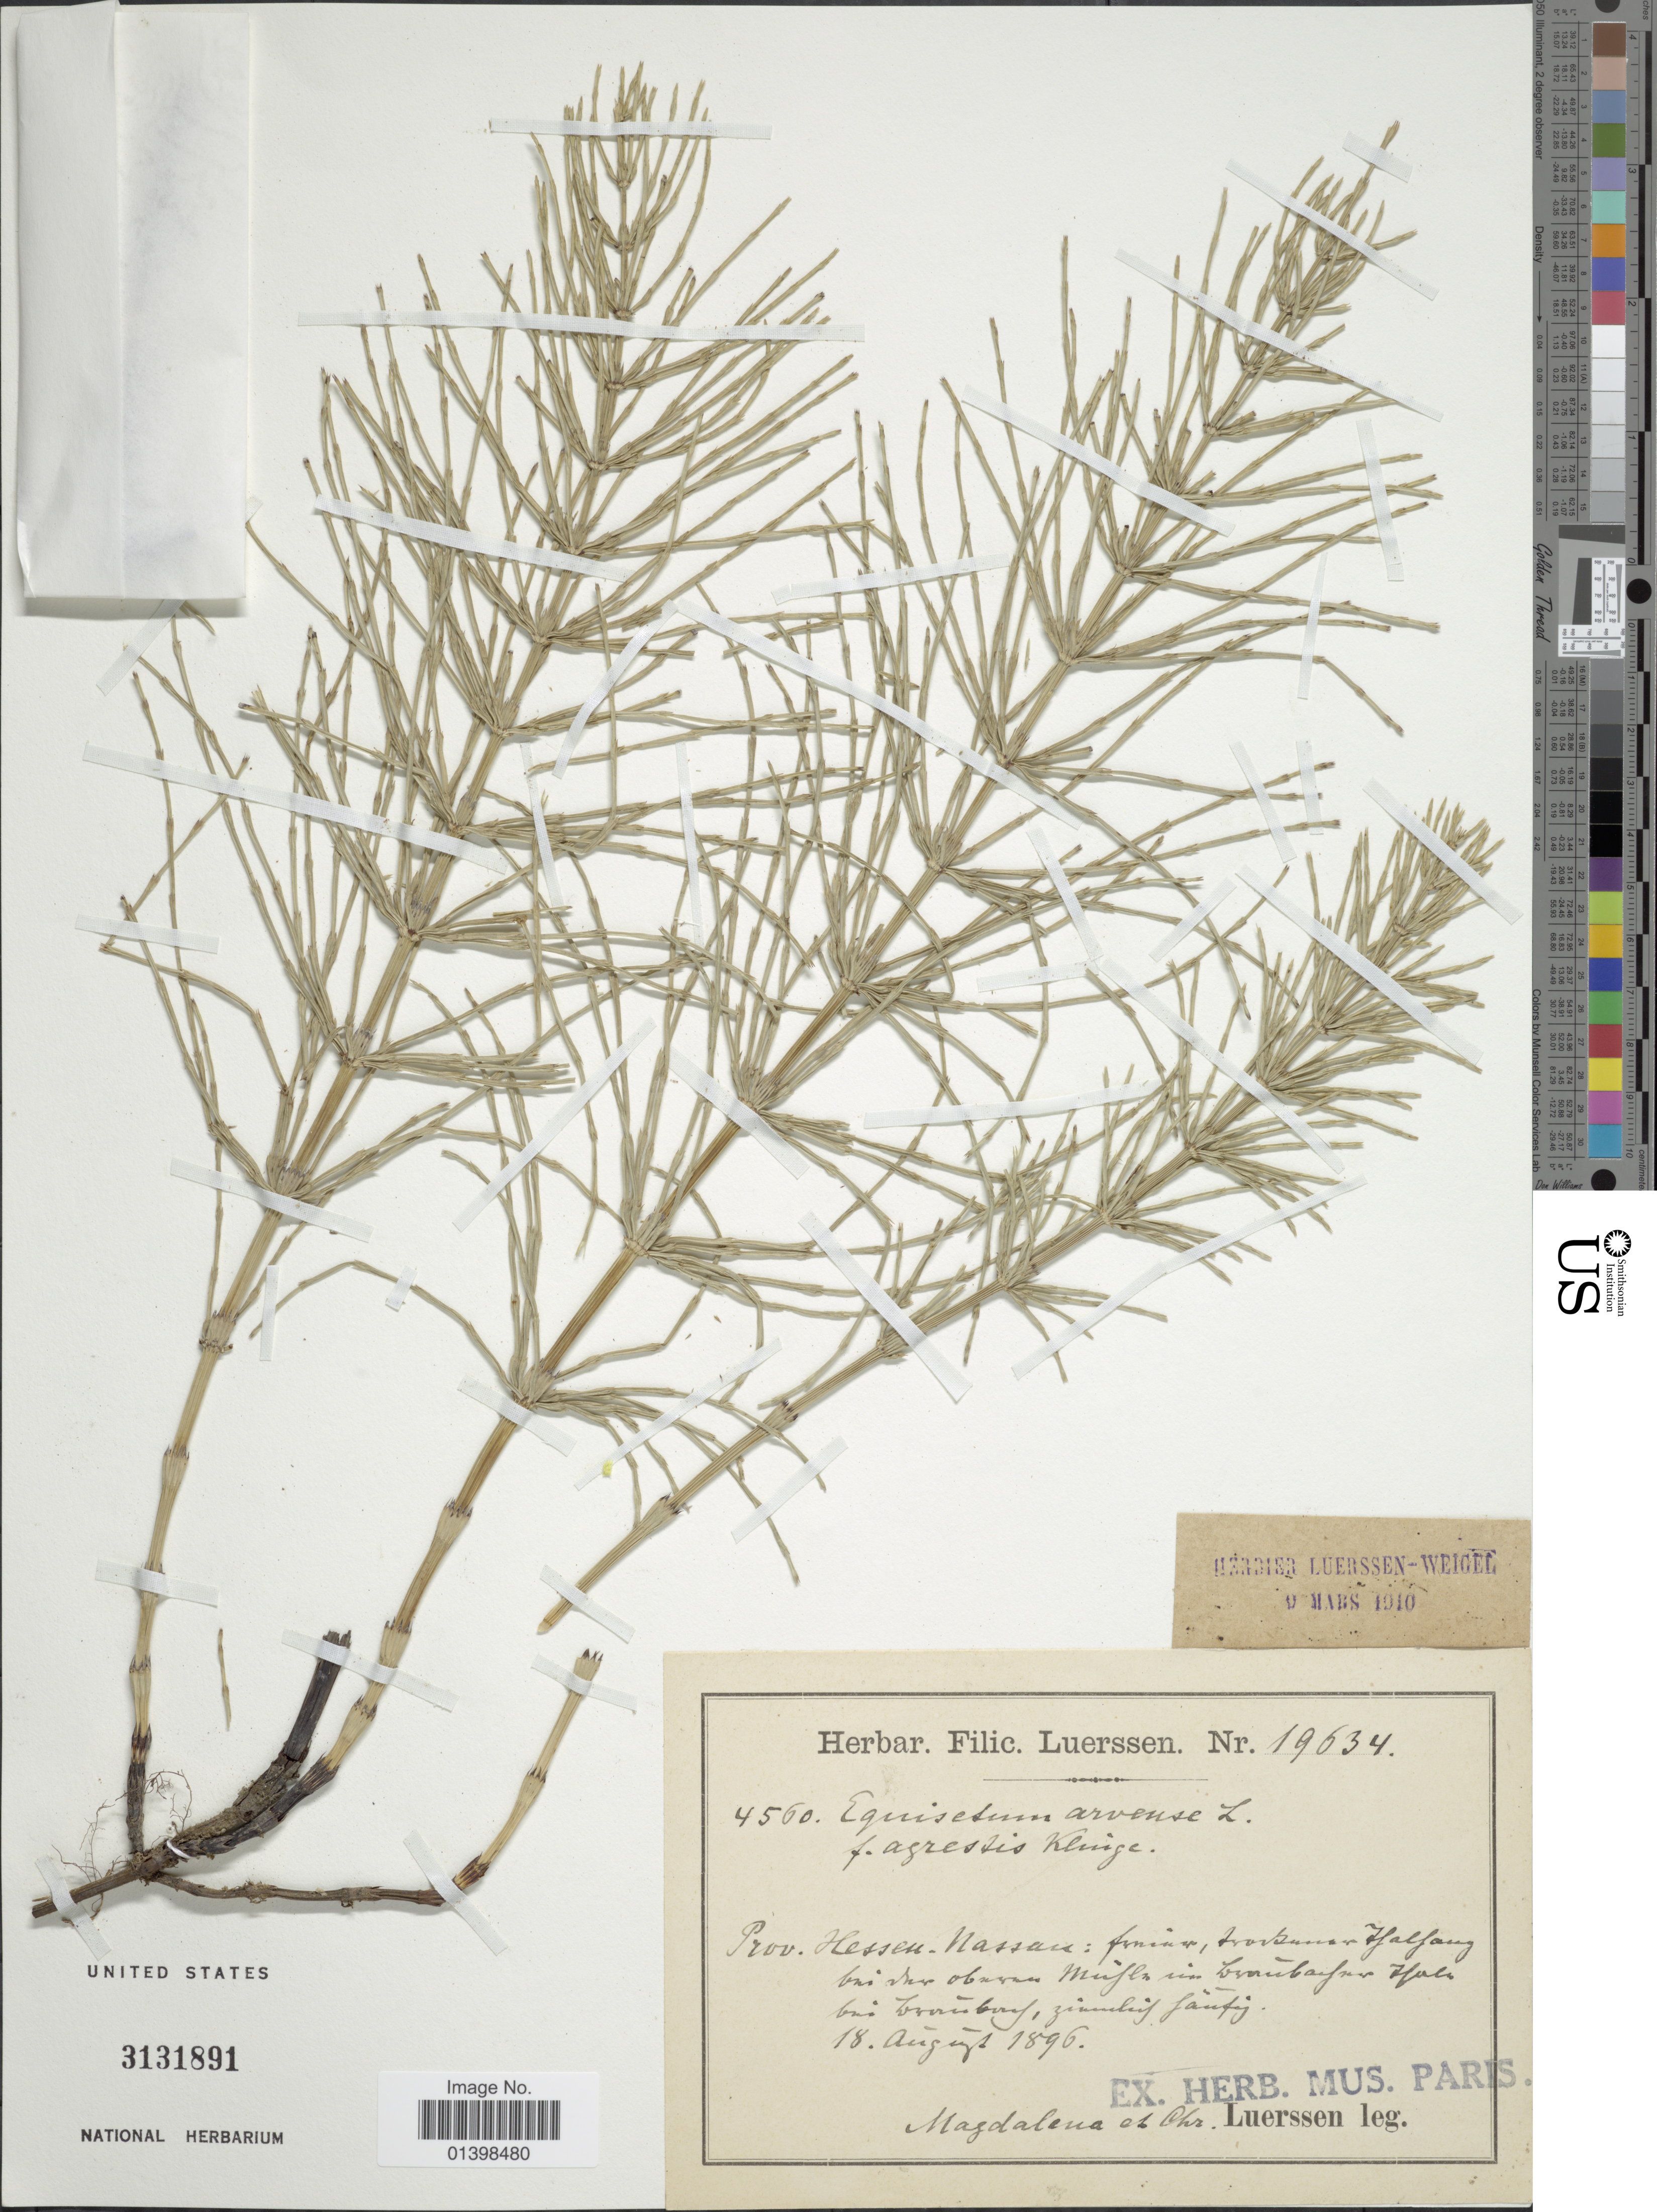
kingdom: Plantae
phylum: Tracheophyta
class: Polypodiopsida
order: Equisetales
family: Equisetaceae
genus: Equisetum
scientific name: Equisetum arvense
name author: L.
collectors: M. Luerssen & C. Luerssen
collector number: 4560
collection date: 1896-08-18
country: Germany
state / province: Hesse / Rhineland-Palatinate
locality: Nassau: [illegible text]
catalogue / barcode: US 3131891